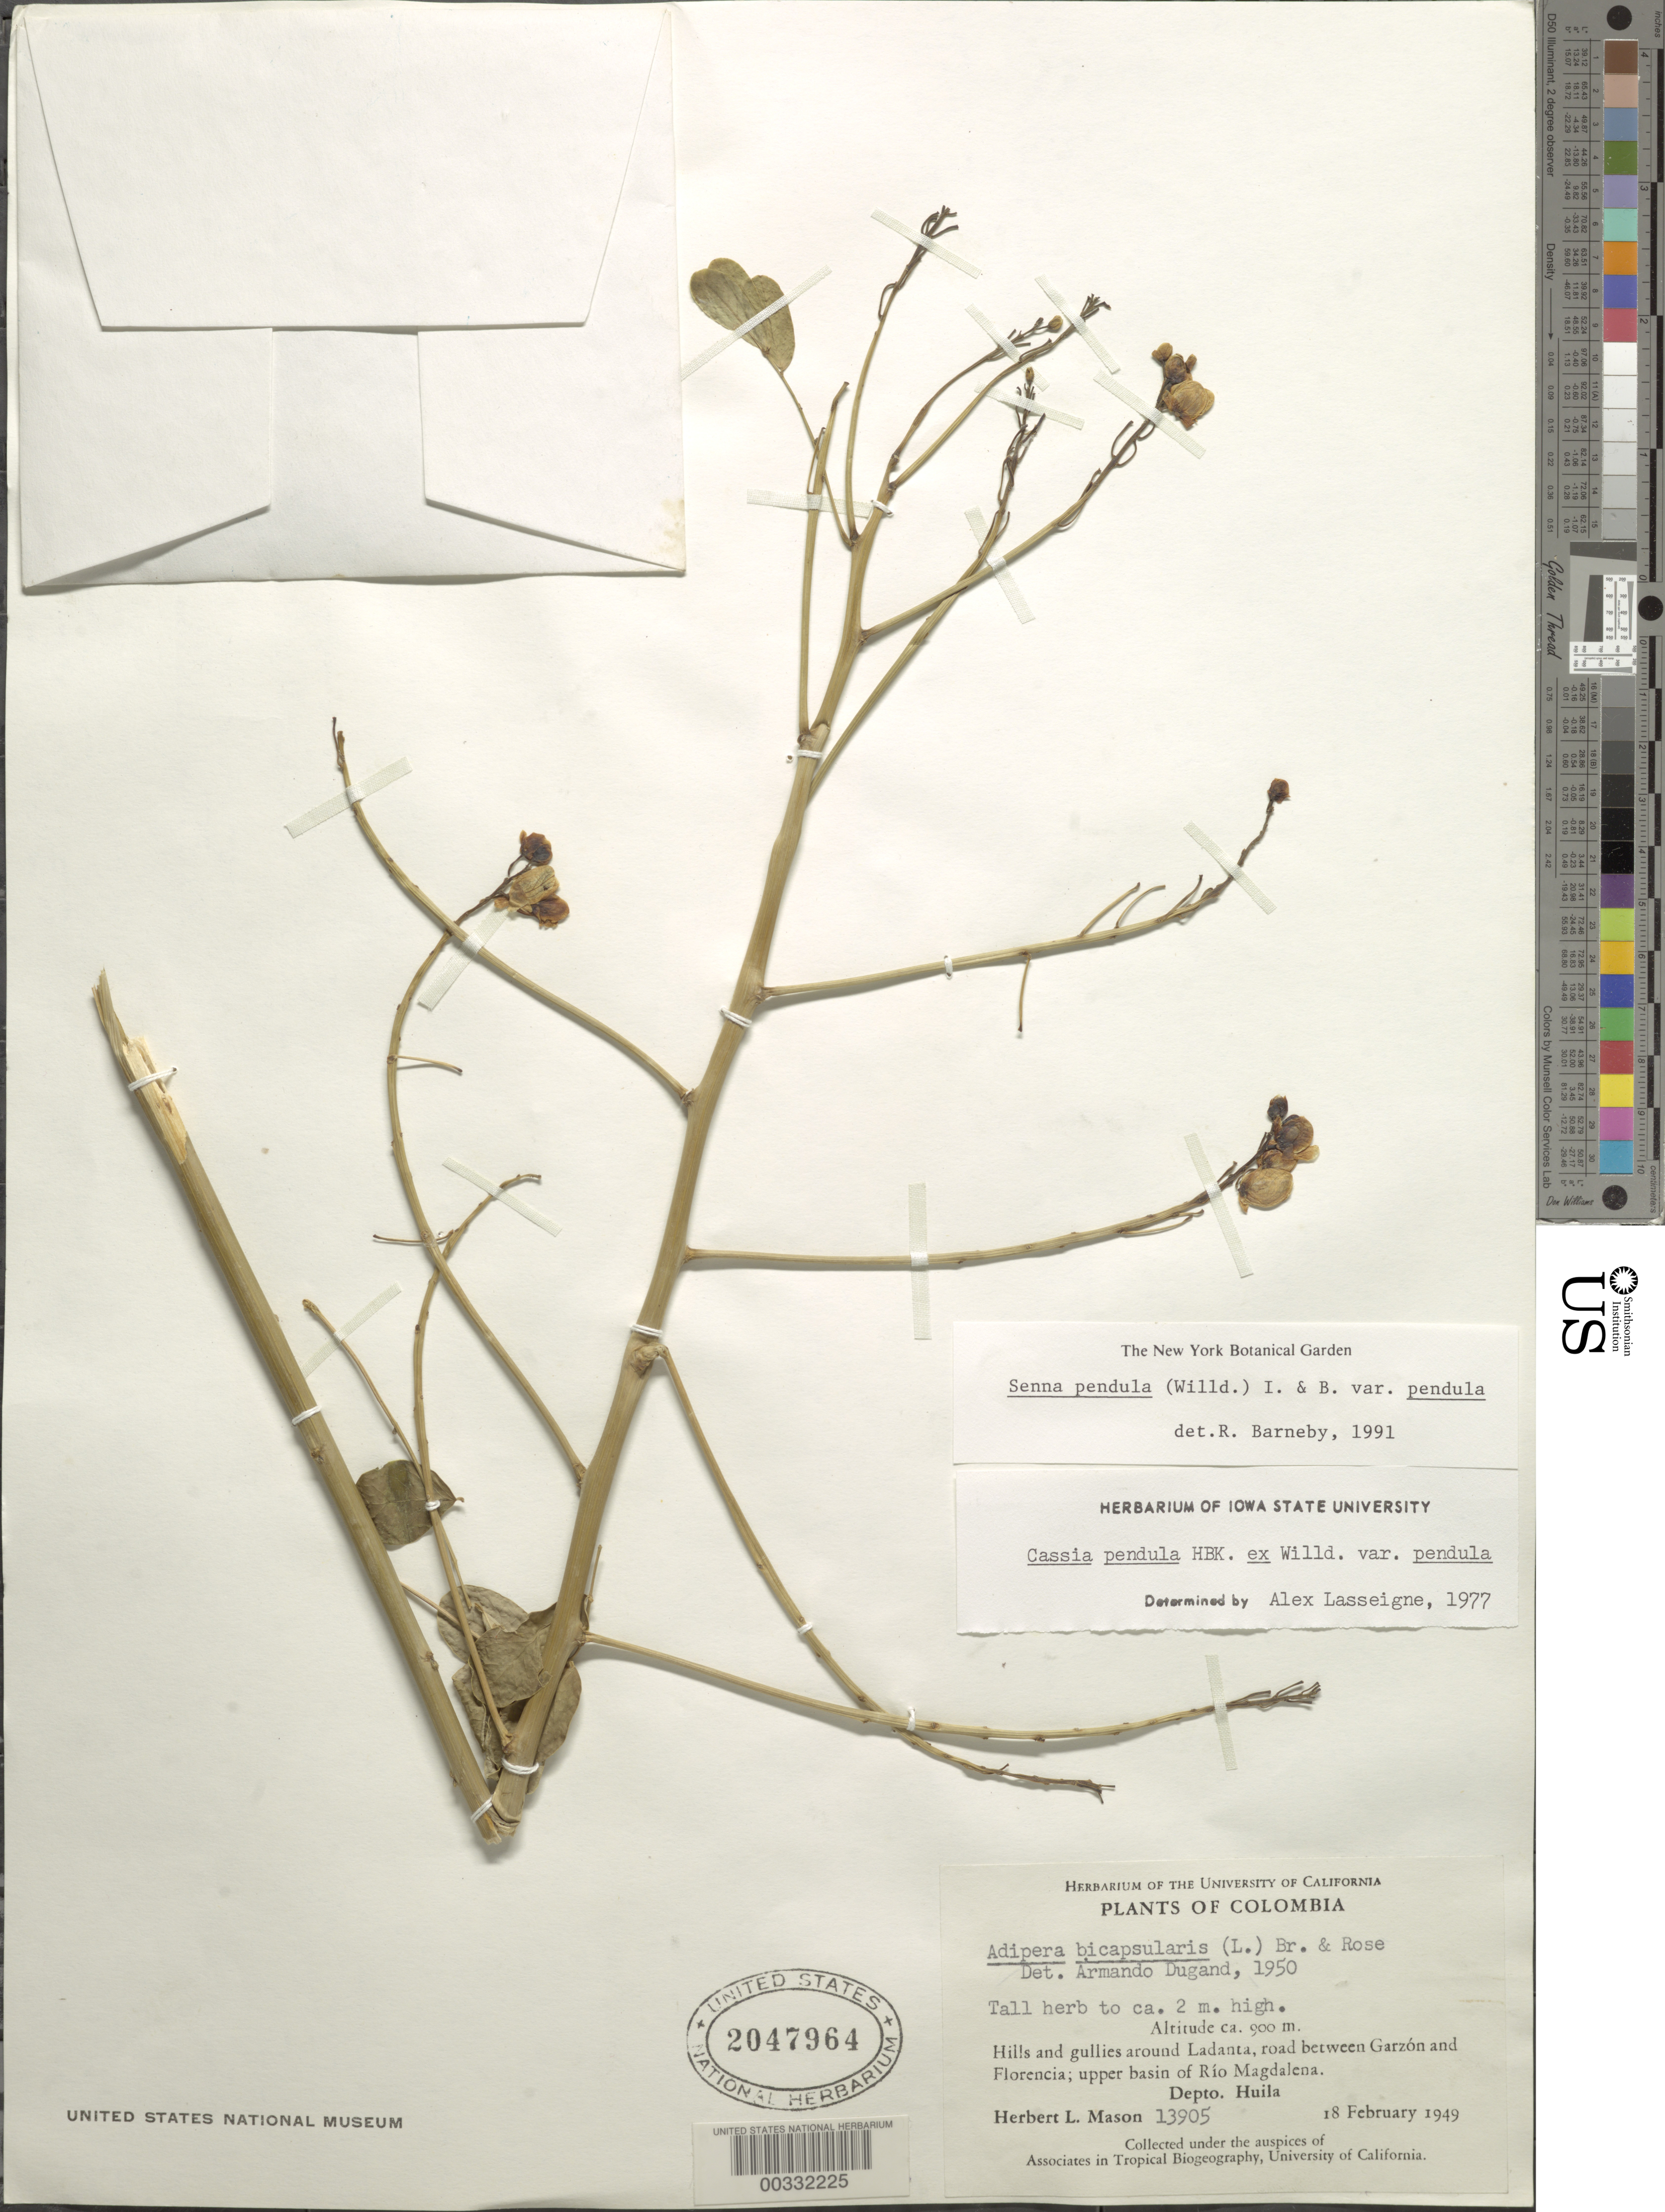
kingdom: Plantae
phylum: Tracheophyta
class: Magnoliopsida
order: Fabales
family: Fabaceae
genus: Senna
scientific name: Senna pendula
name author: (Humb. & Bonpl. ex Willd.) H.S. Irwin & Barneby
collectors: H. L. Mason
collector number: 13905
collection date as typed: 18 Feb 1949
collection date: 1949-02-18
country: Colombia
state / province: Huila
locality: Around Ladanta, road between Garzon and Florencia; upper Basin of Rio Magdalena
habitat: Hills and gullies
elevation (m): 900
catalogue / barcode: US 2047964